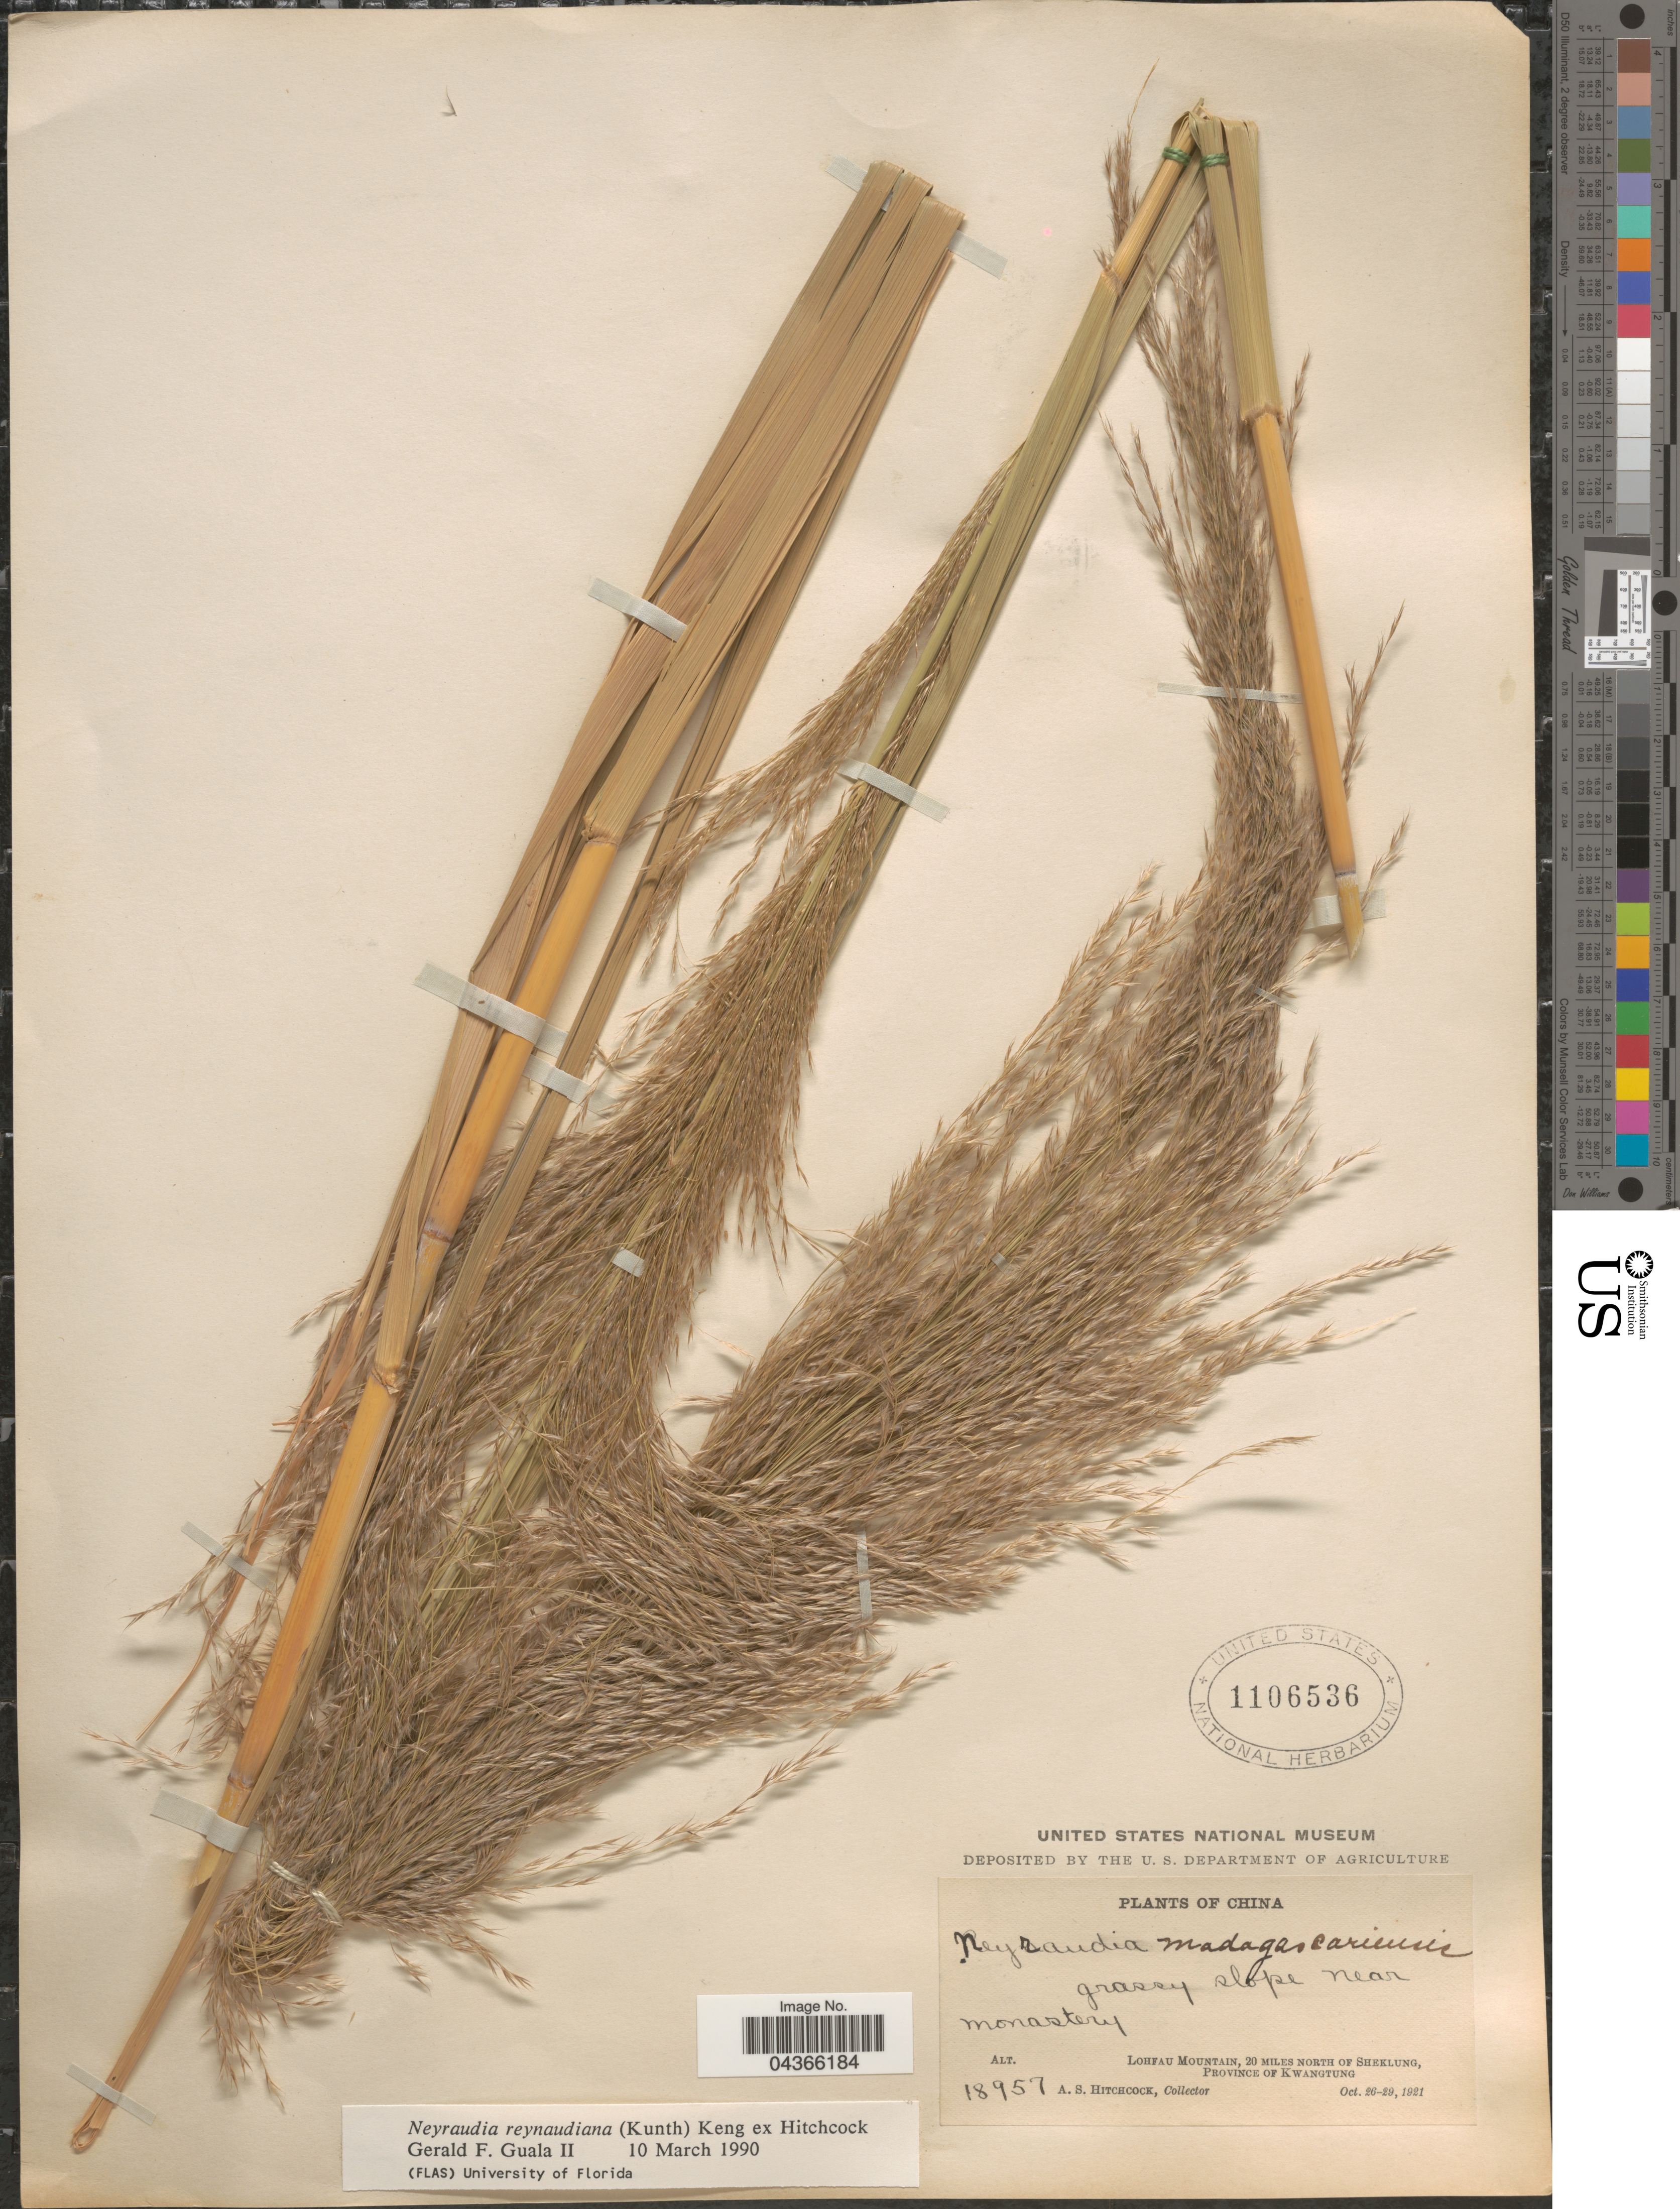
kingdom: Plantae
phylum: Tracheophyta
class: Liliopsida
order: Poales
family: Poaceae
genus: Neyraudia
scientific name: Neyraudia reynaudiana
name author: (Kunth) Keng ex Hitchc.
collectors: A. S. Hitchcock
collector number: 18957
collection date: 1921-10-26/1921-10-29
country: China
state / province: Guangdong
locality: Grassy slope near monastery. Lohfau Mountain, 20 miles north of Sheklung, Province of Kwangtung.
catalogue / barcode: US 1106536